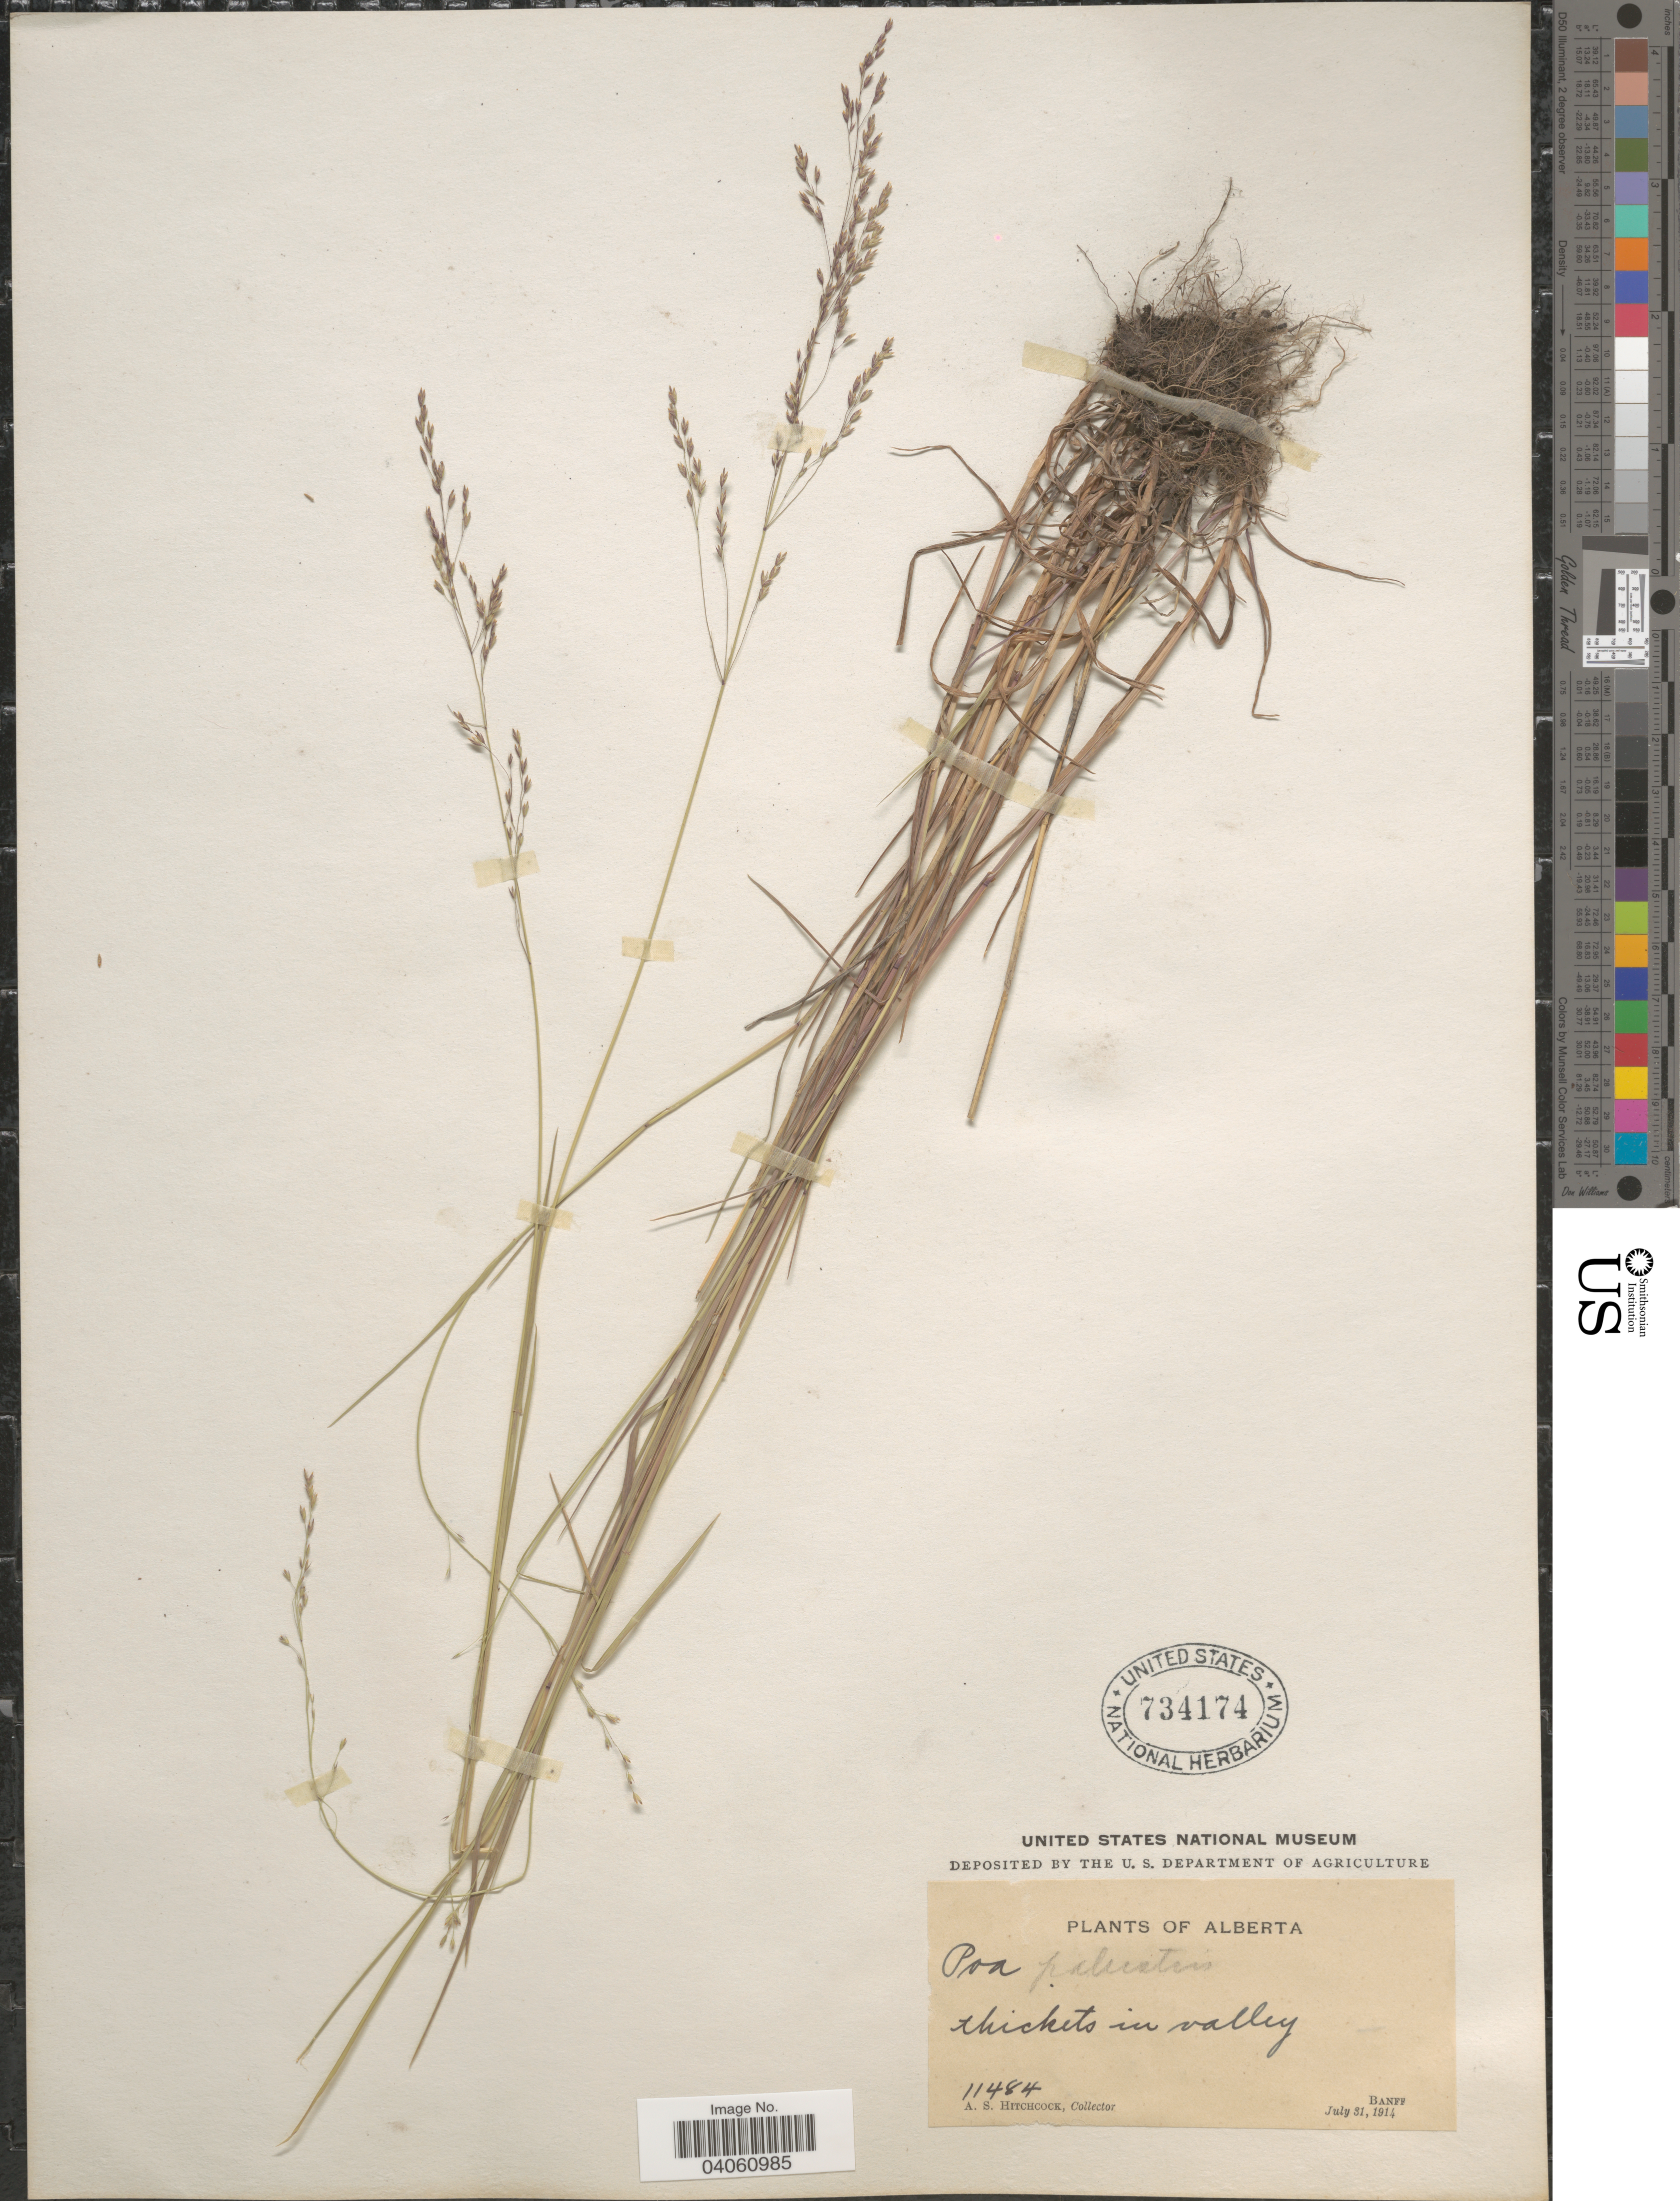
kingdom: Plantae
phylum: Tracheophyta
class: Liliopsida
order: Poales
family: Poaceae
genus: Poa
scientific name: Poa palustris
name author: L.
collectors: A. S. Hitchcock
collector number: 11484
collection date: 1914-07-31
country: Canada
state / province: Alberta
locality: Banff.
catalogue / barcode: US 734174